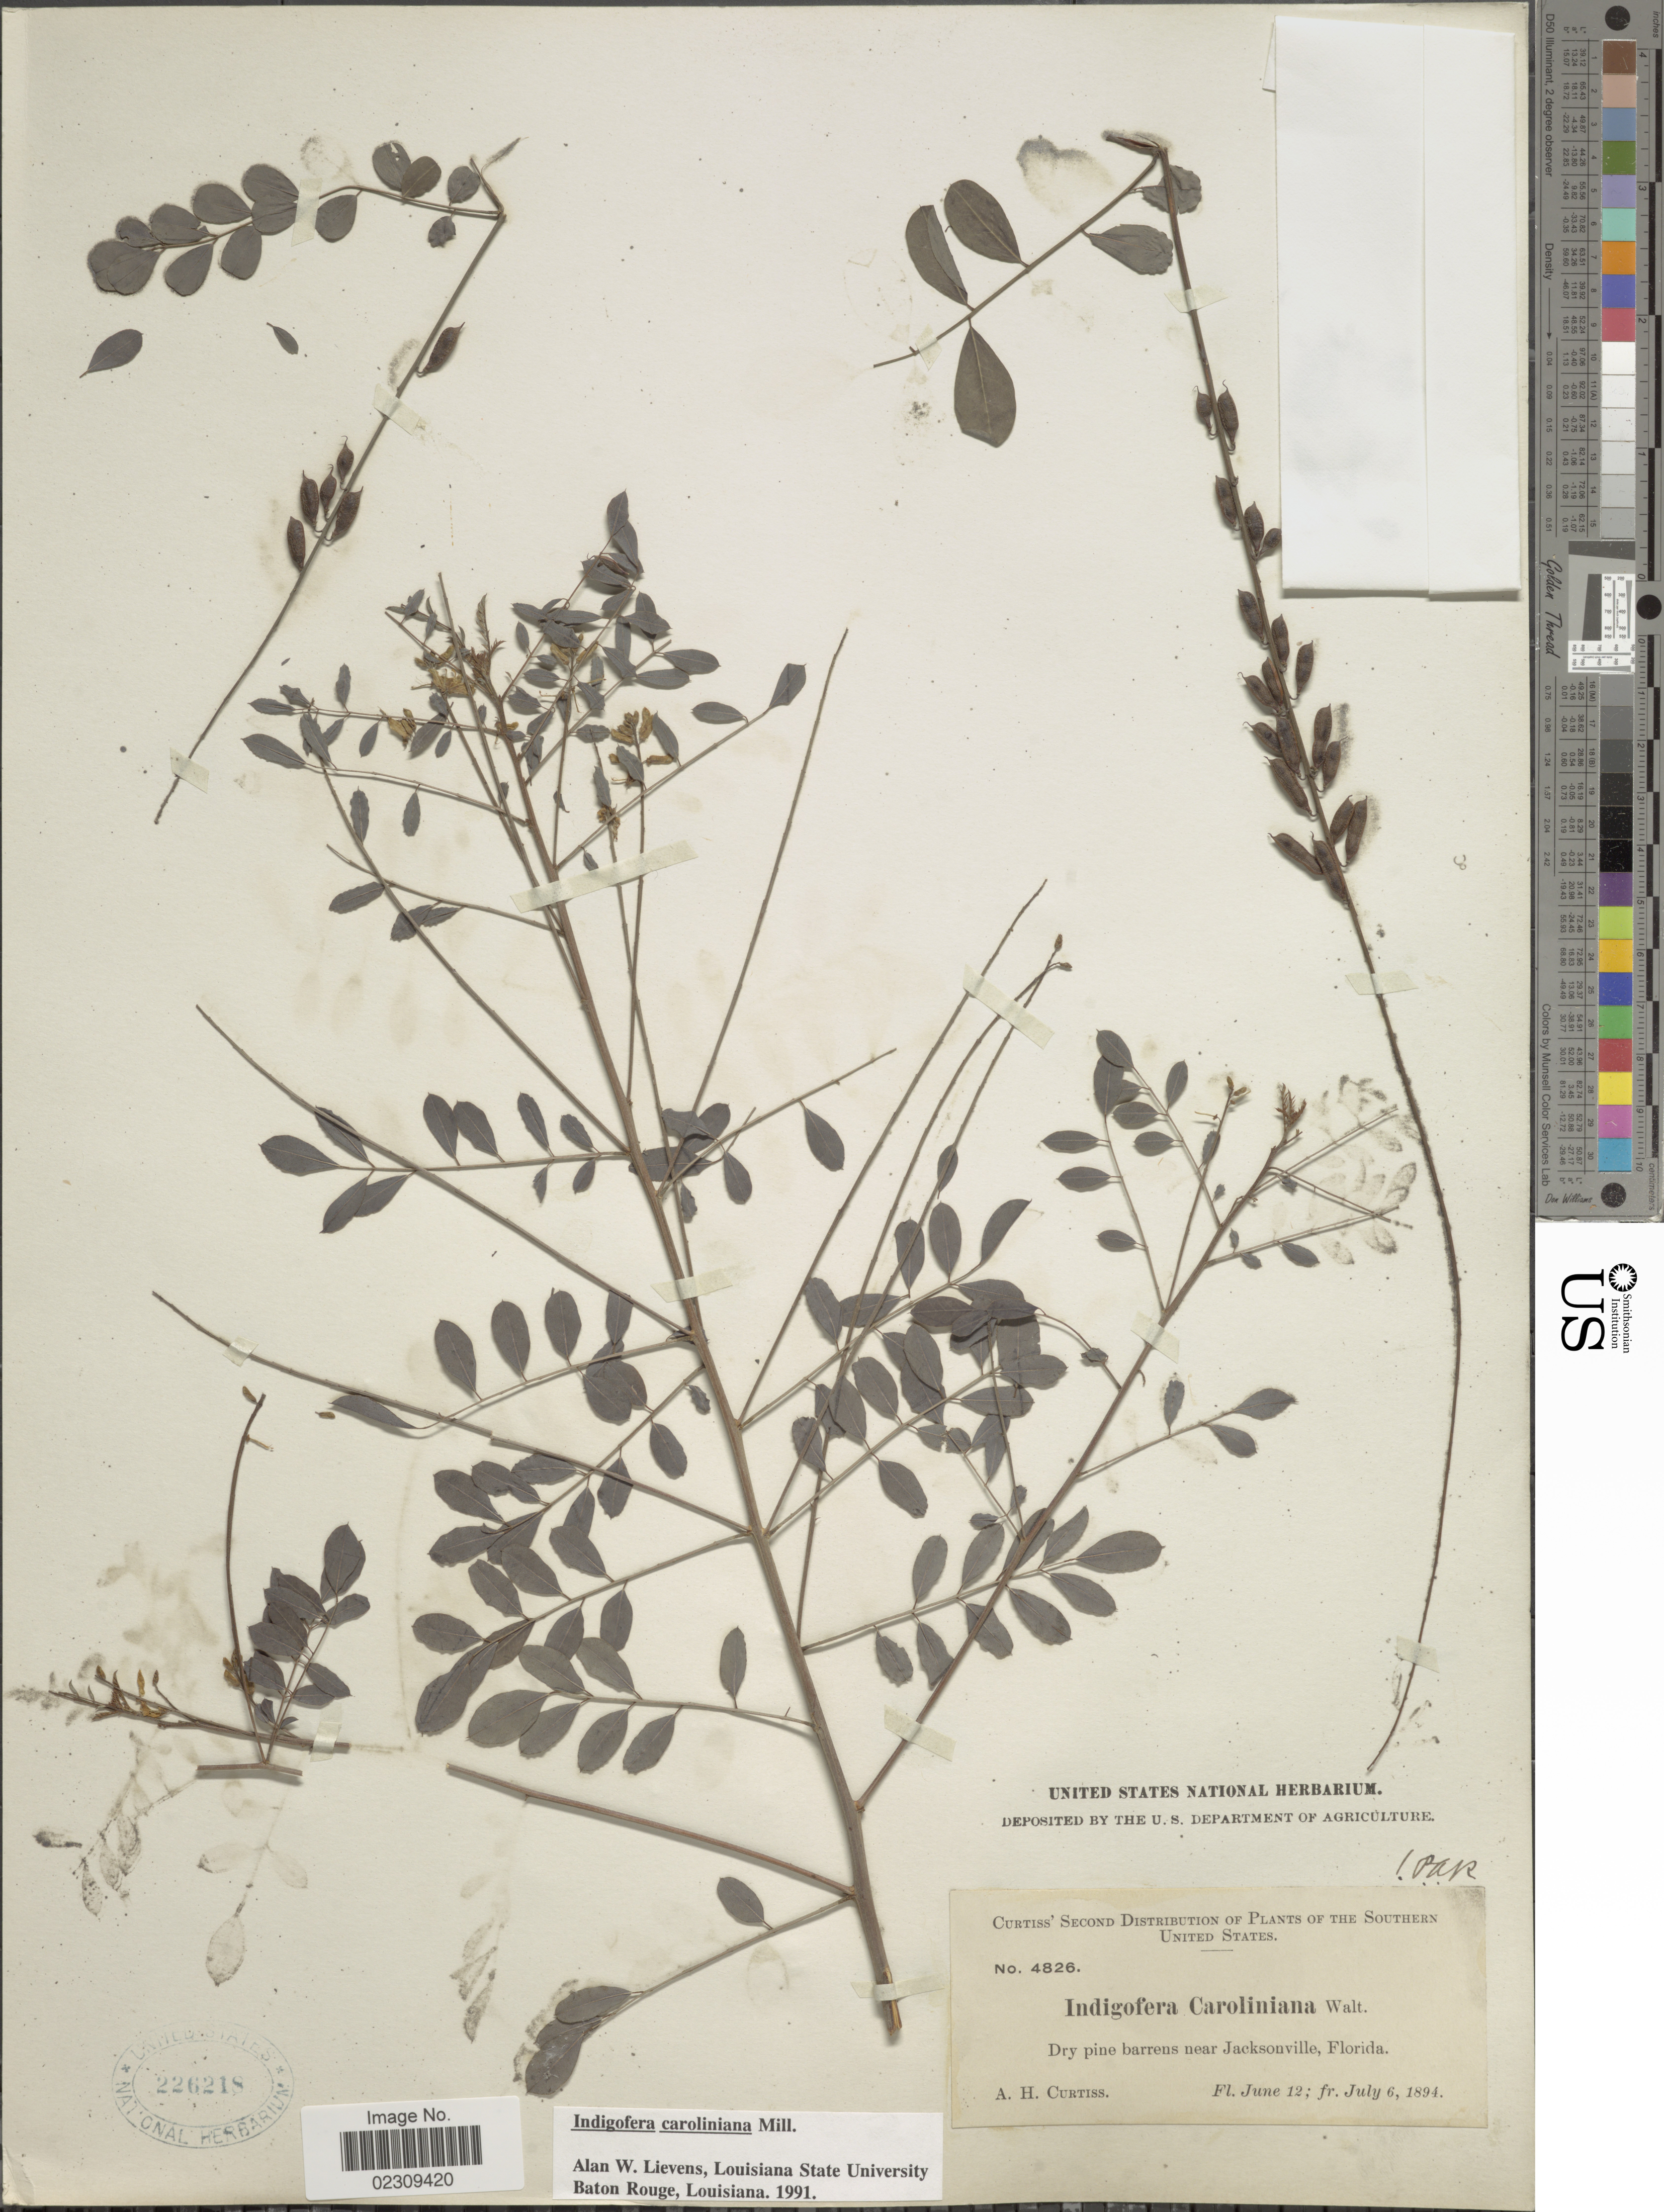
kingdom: Plantae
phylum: Tracheophyta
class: Magnoliopsida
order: Fabales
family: Fabaceae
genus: Indigofera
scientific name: Indigofera caroliniana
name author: Mill.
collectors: A. H. Curtiss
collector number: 4826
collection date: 1894-06-12/1894-07-06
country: United States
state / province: Florida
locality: Southern United States, near Jacksonville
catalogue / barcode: US 226218